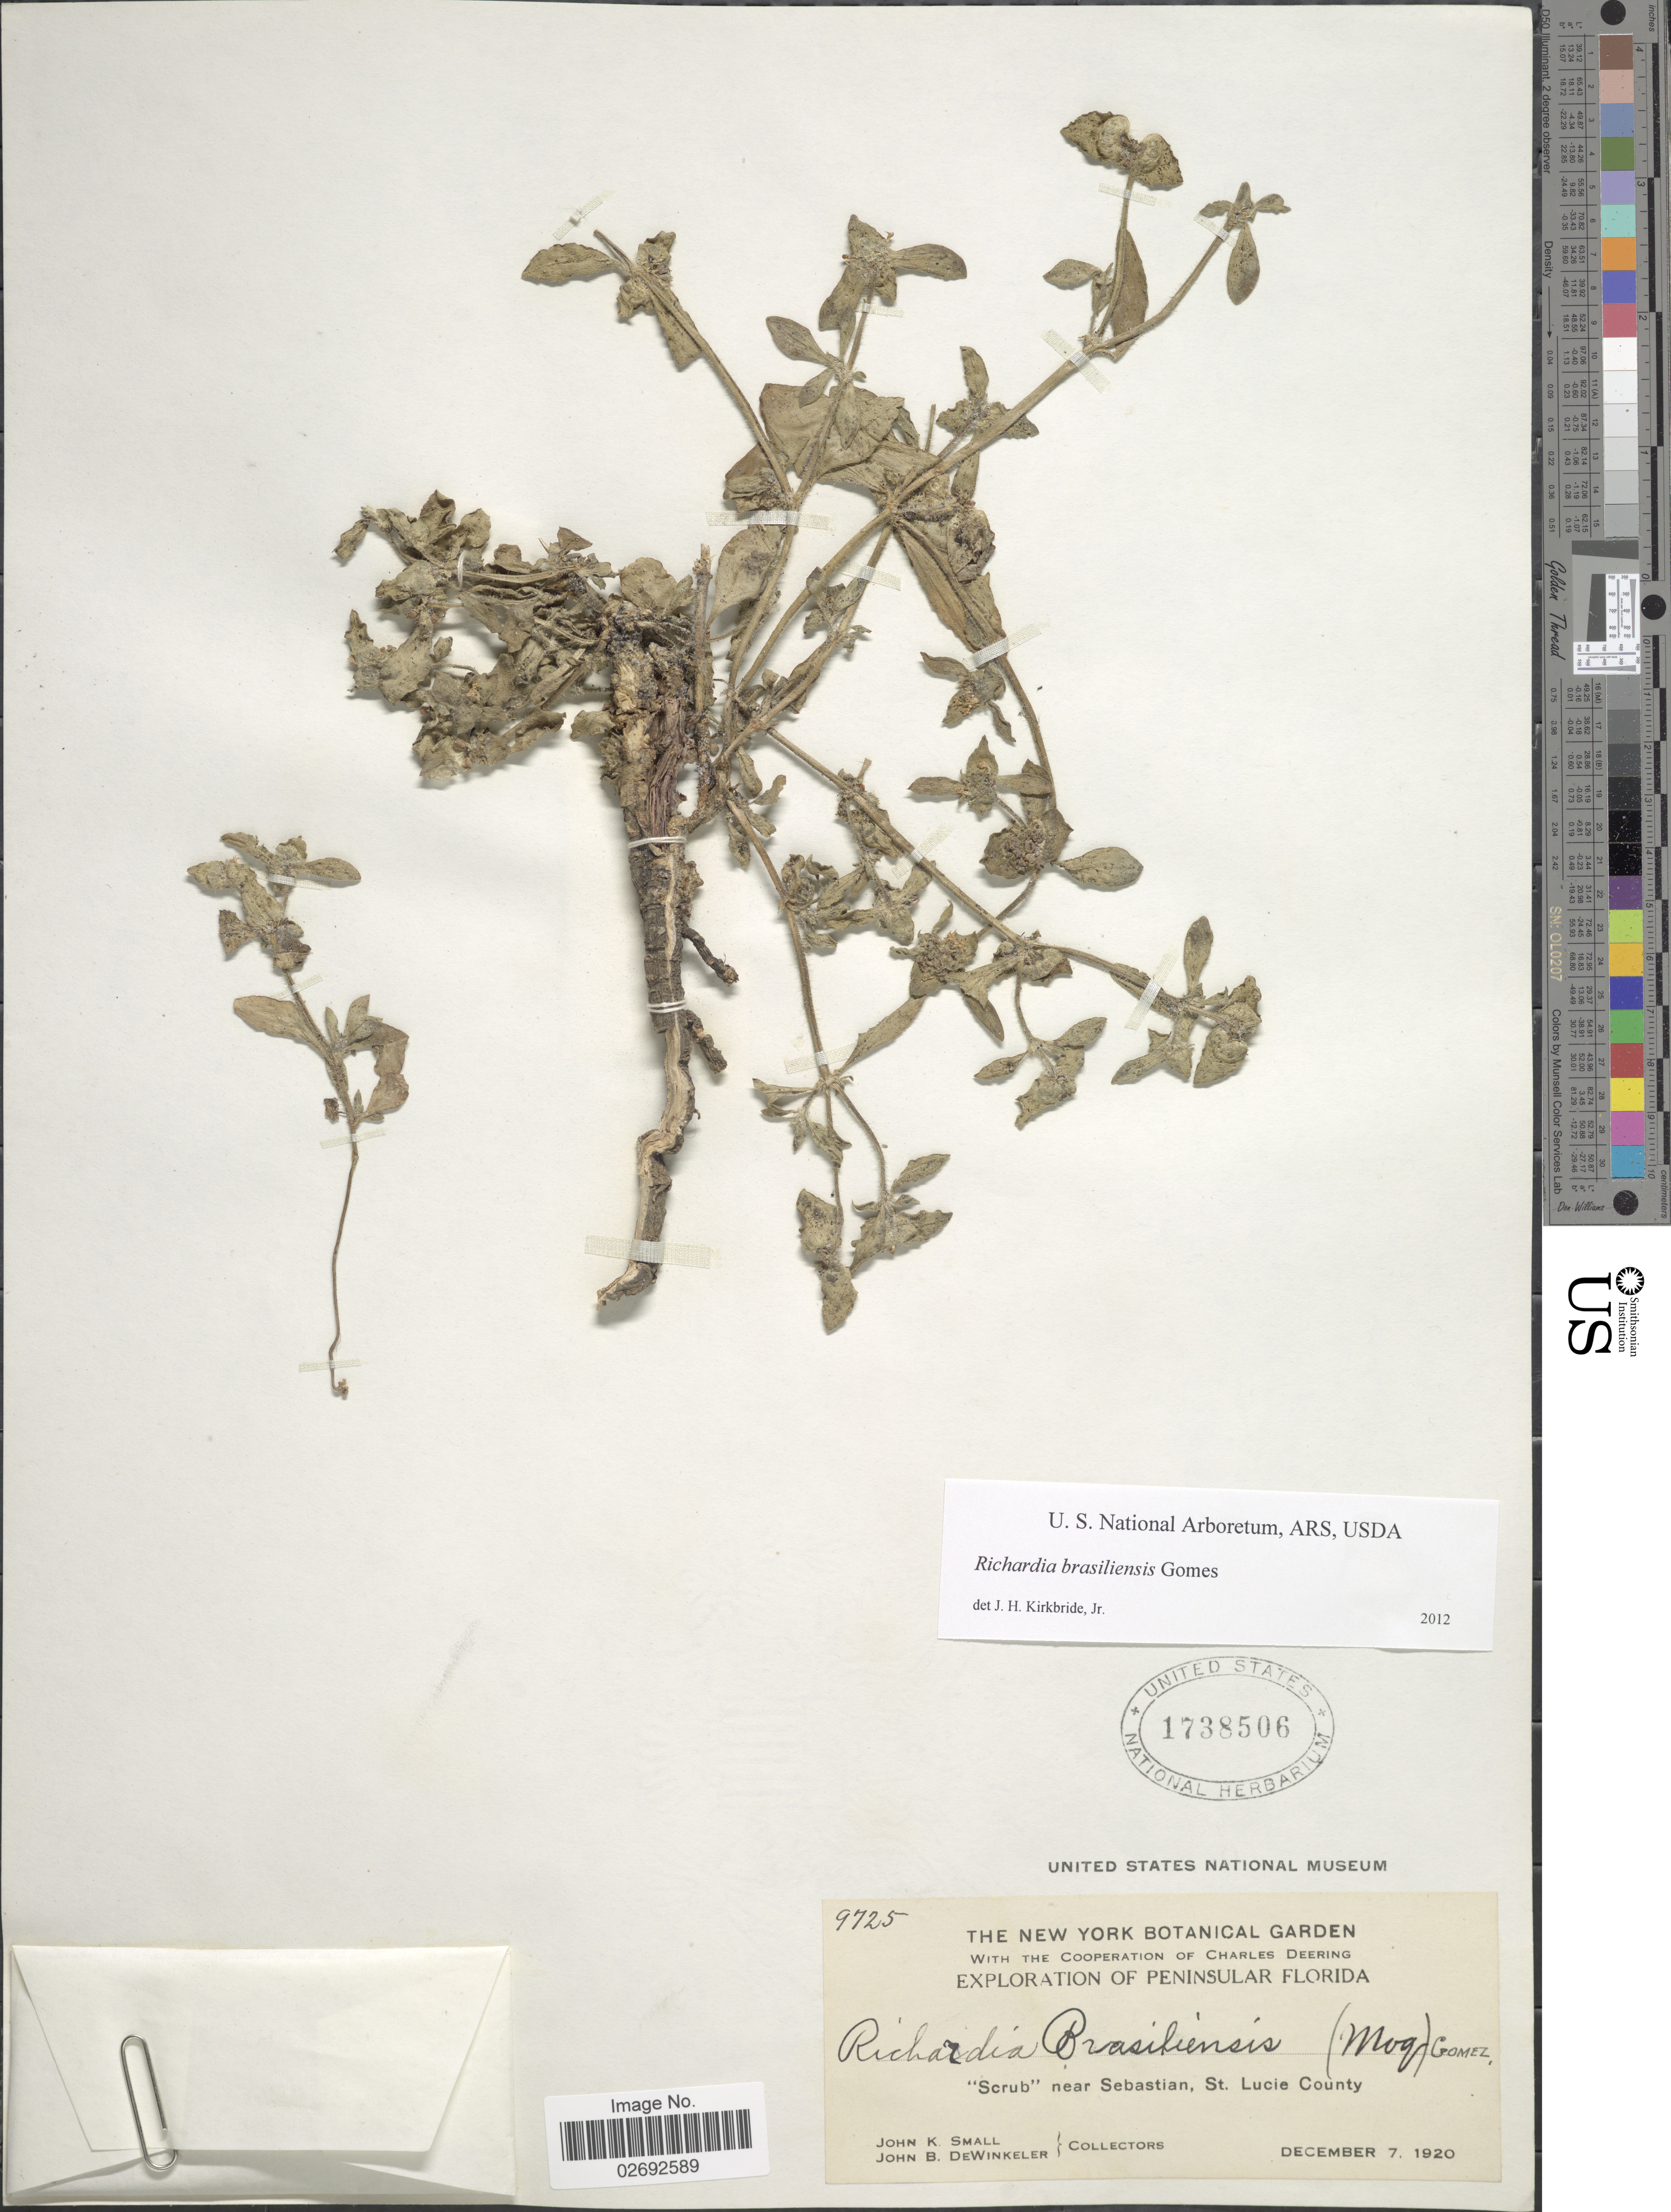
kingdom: Plantae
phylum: Tracheophyta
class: Magnoliopsida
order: Gentianales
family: Rubiaceae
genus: Richardia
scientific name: Richardia brasiliensis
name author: Gomes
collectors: J. K. Small & J. B. Dewinkeler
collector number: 9725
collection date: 1920-12-07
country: United States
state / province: Florida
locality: Scrub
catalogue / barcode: US 1738506